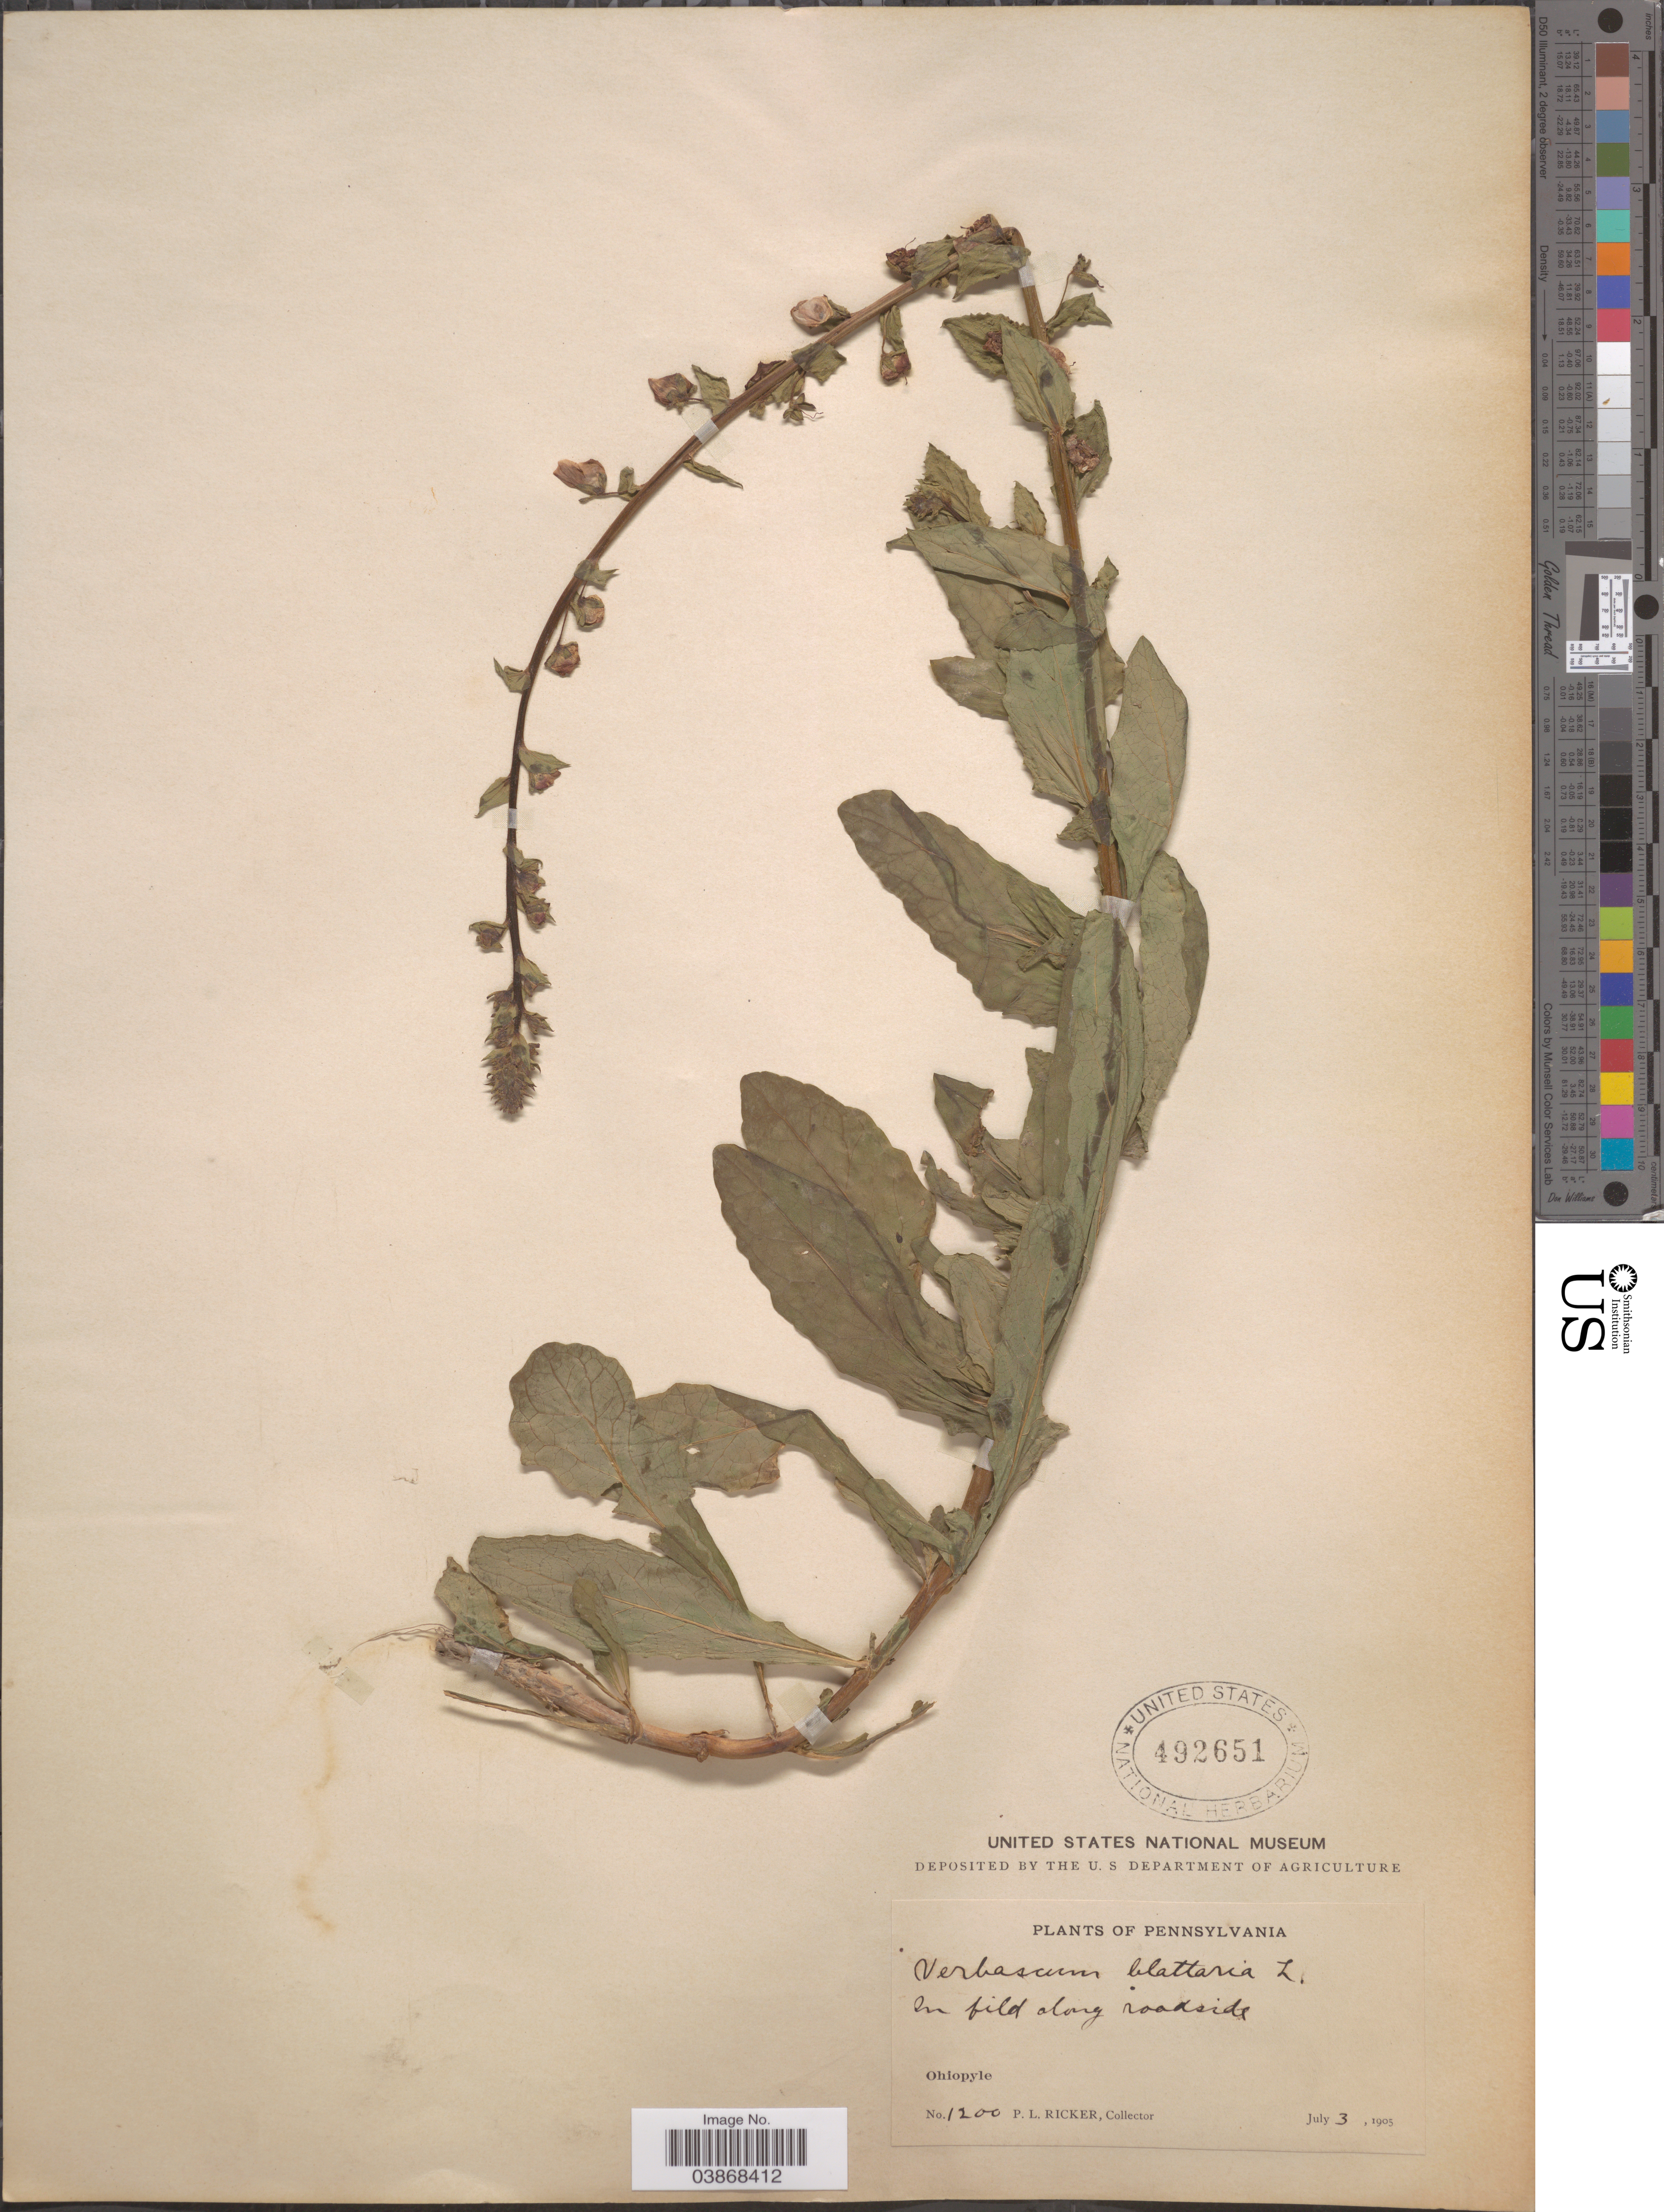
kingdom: Plantae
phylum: Tracheophyta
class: Magnoliopsida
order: Lamiales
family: Scrophulariaceae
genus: Verbascum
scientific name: Verbascum blattaria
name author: L.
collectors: P. Ricker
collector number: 1200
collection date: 1905-07-03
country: United States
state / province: Pennsylvania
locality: Ohiopyle.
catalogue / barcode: US 492651